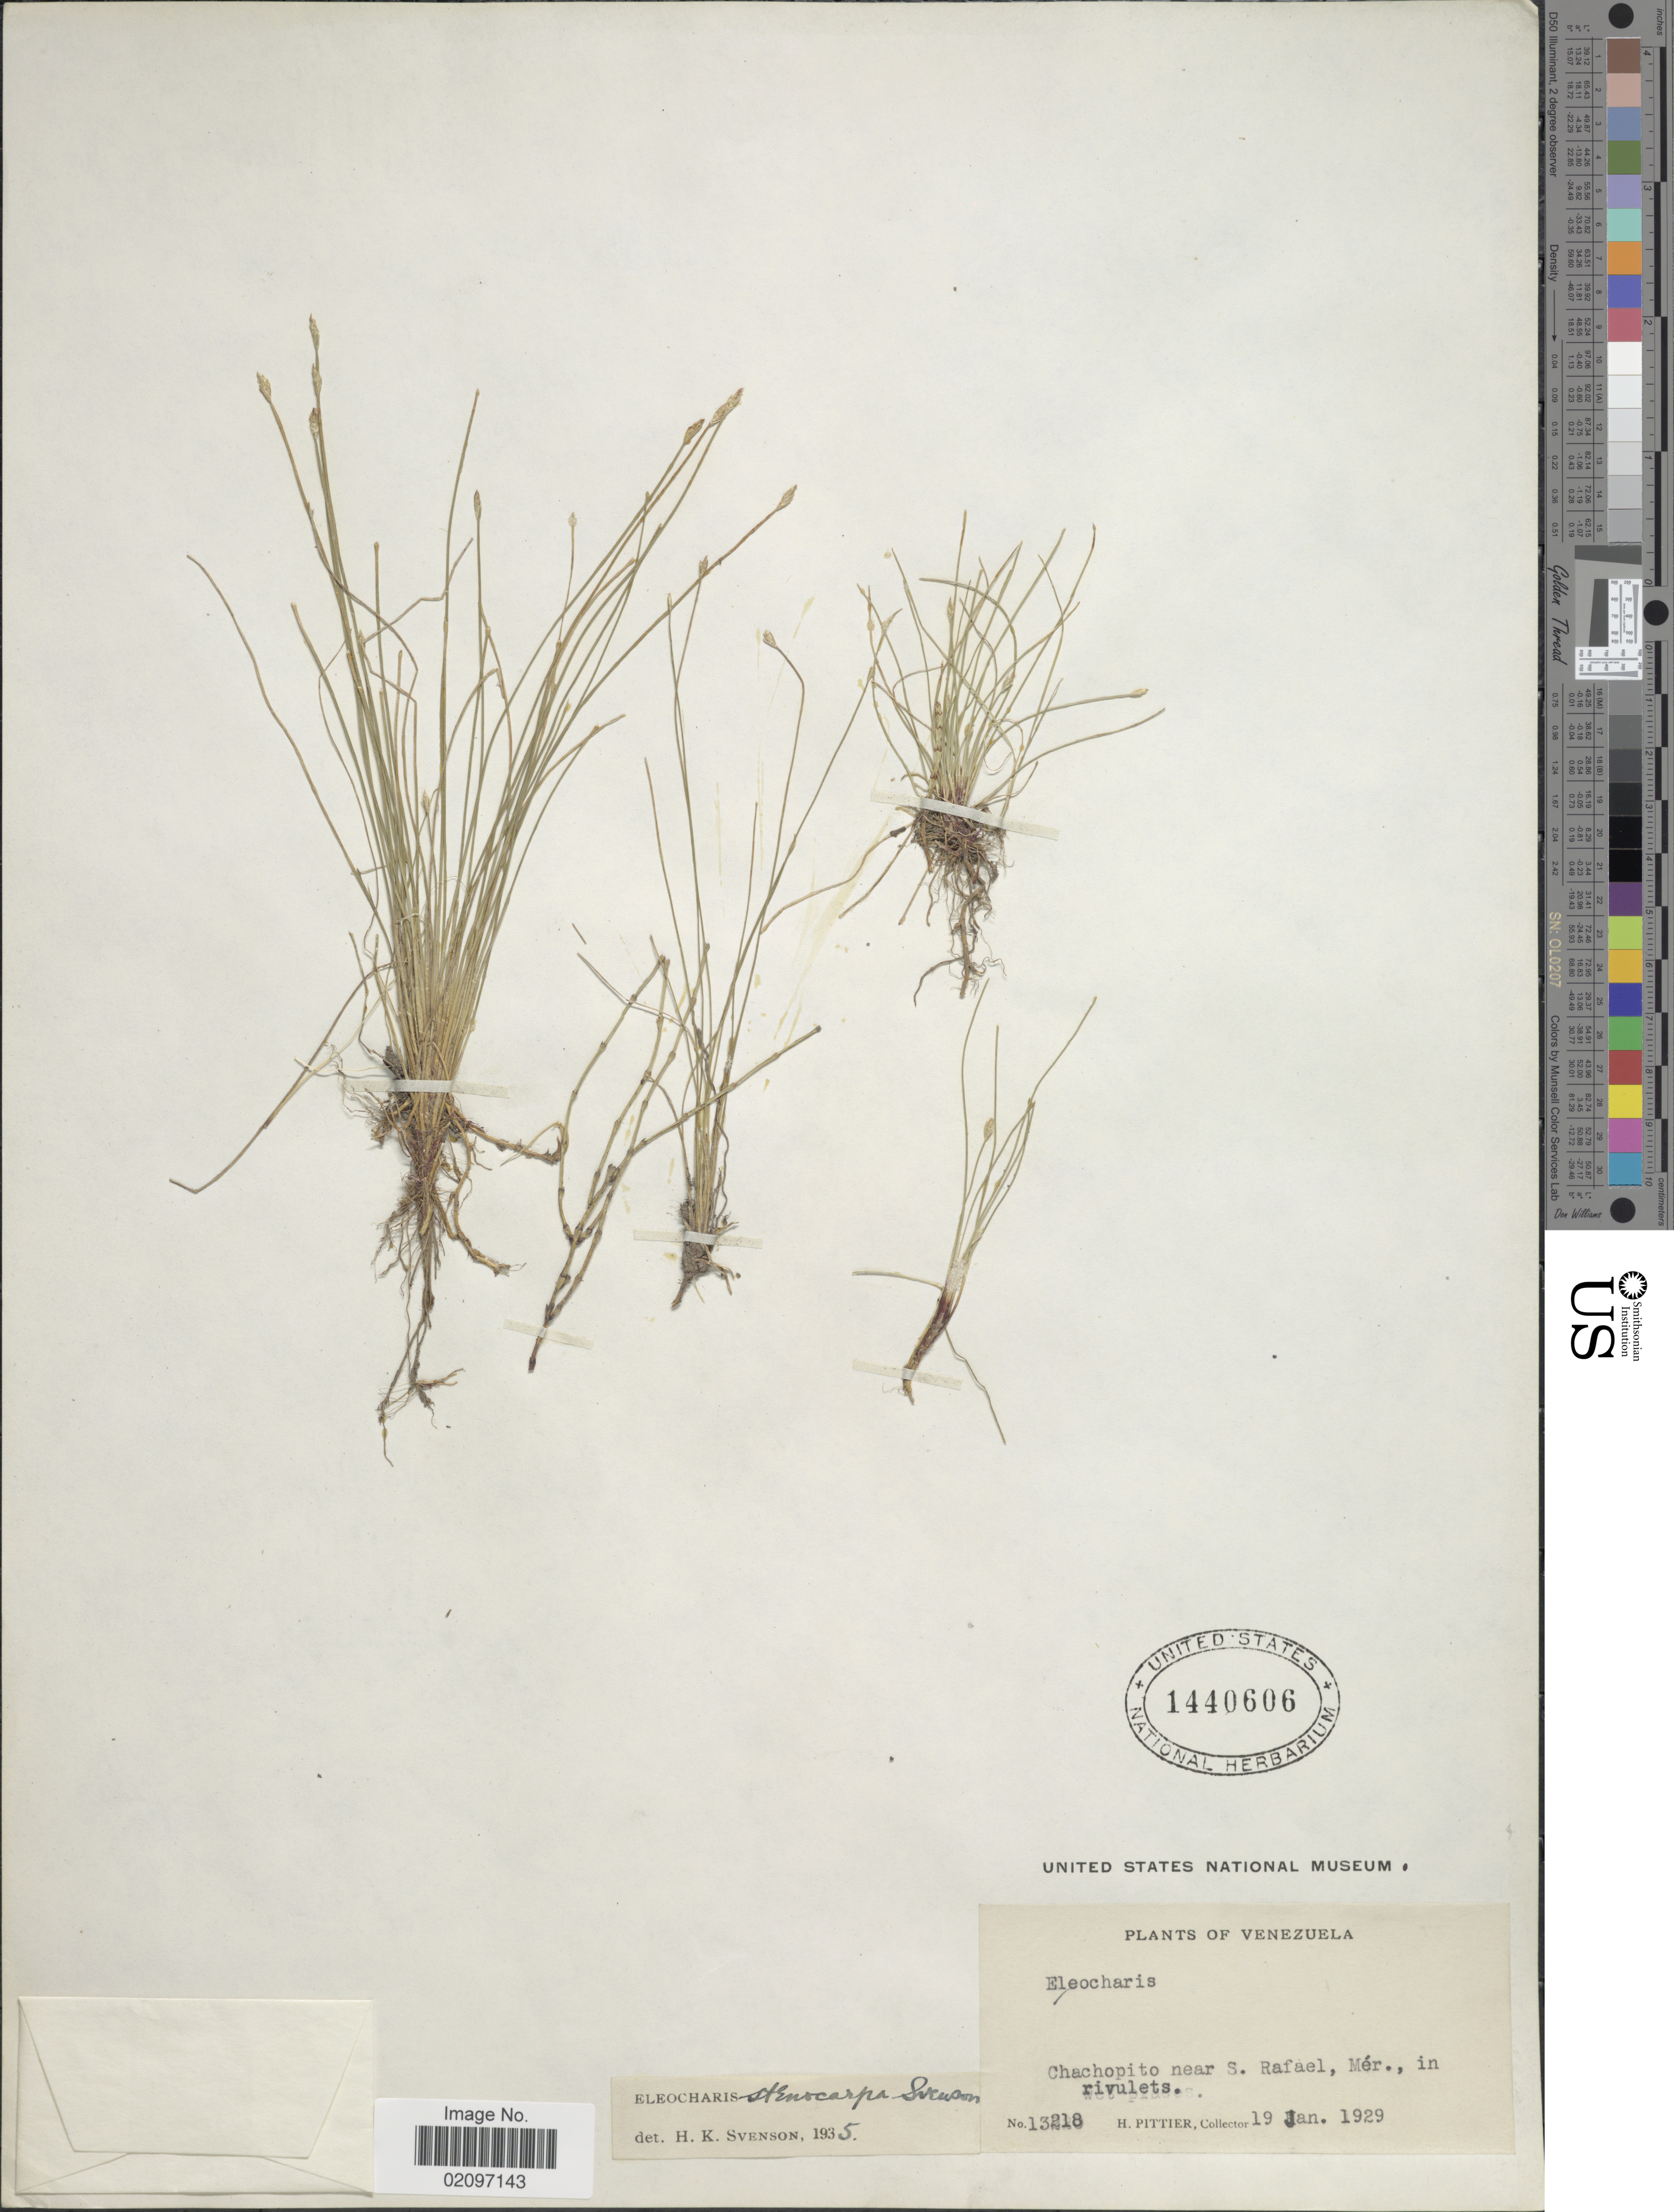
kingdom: Plantae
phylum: Tracheophyta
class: Liliopsida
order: Poales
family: Cyperaceae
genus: Eleocharis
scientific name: Eleocharis stenocarpa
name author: Svenson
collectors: H. F. Pittier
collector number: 13218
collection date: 1929-01-19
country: Venezuela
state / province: Mérida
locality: Chachopito near S. Rafael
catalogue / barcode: US 1440606